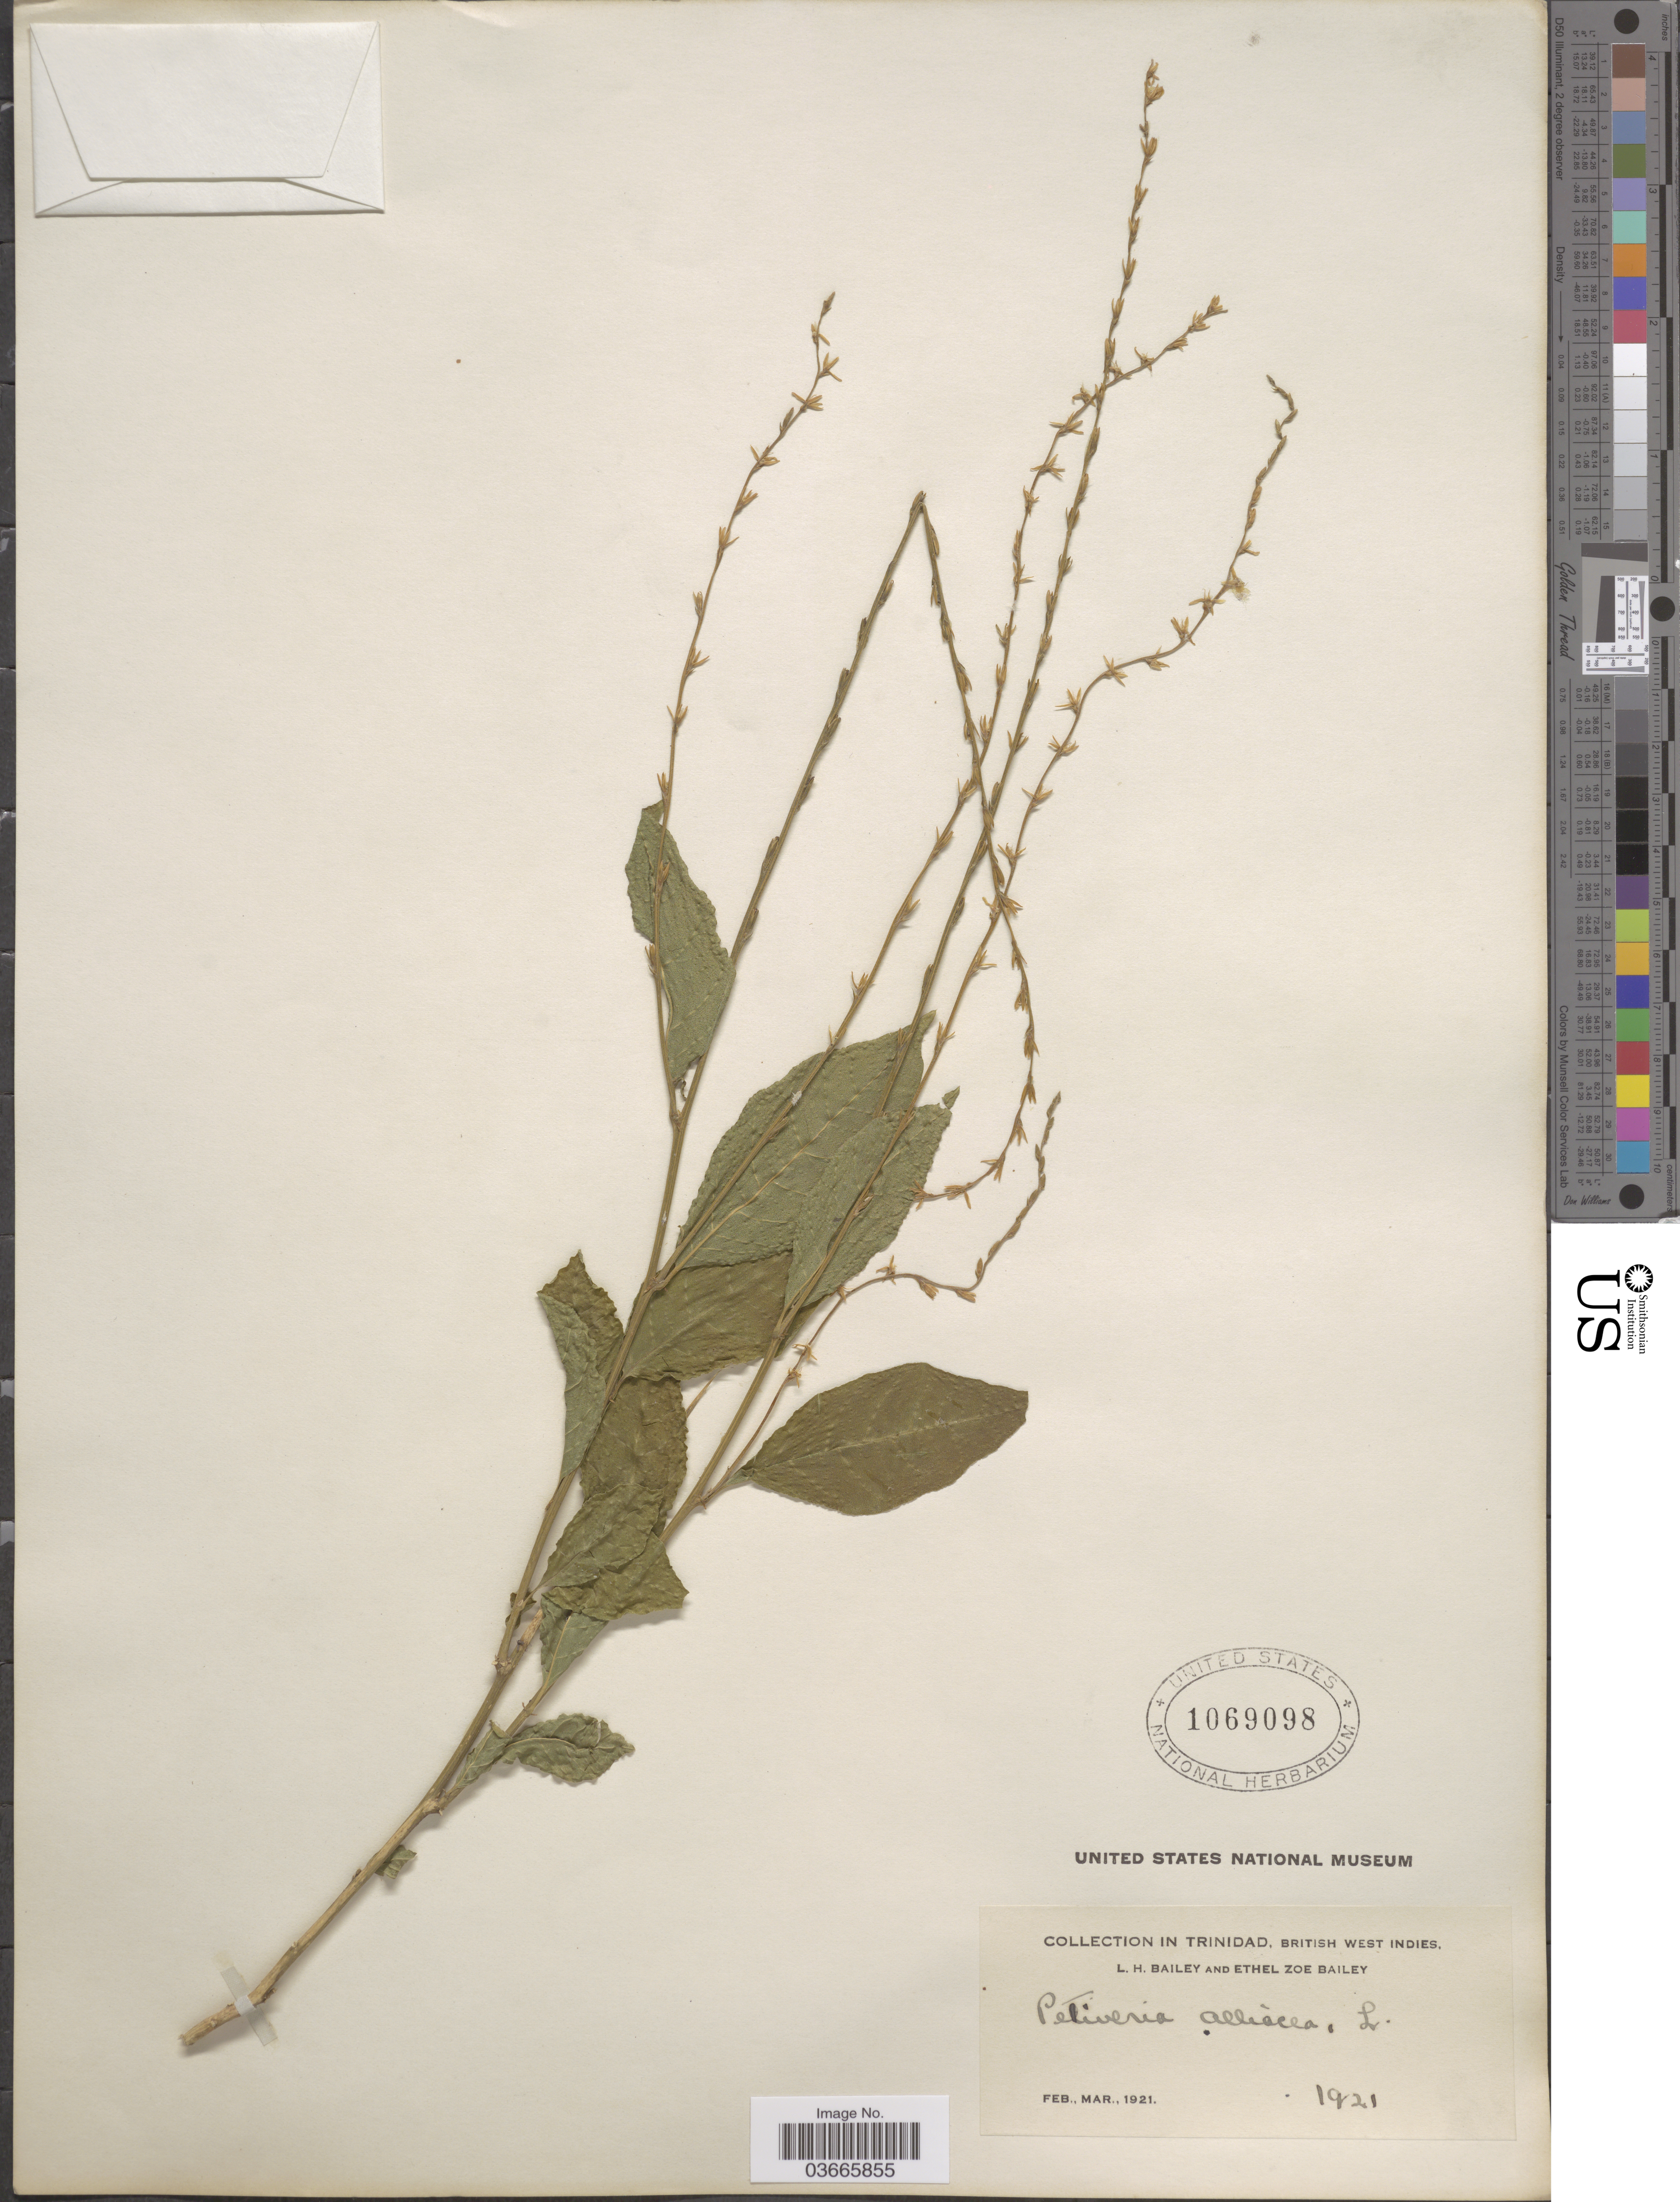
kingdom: Plantae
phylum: Tracheophyta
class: Magnoliopsida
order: Caryophyllales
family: Phytolaccaceae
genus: Petiveria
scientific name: Petiveria alliacea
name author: L.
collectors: L. H. Bailey & E. Z. Bailey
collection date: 1921-02/1921-03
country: Trinidad and Tobago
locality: Trinidad, British West Indies.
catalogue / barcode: US 1069098